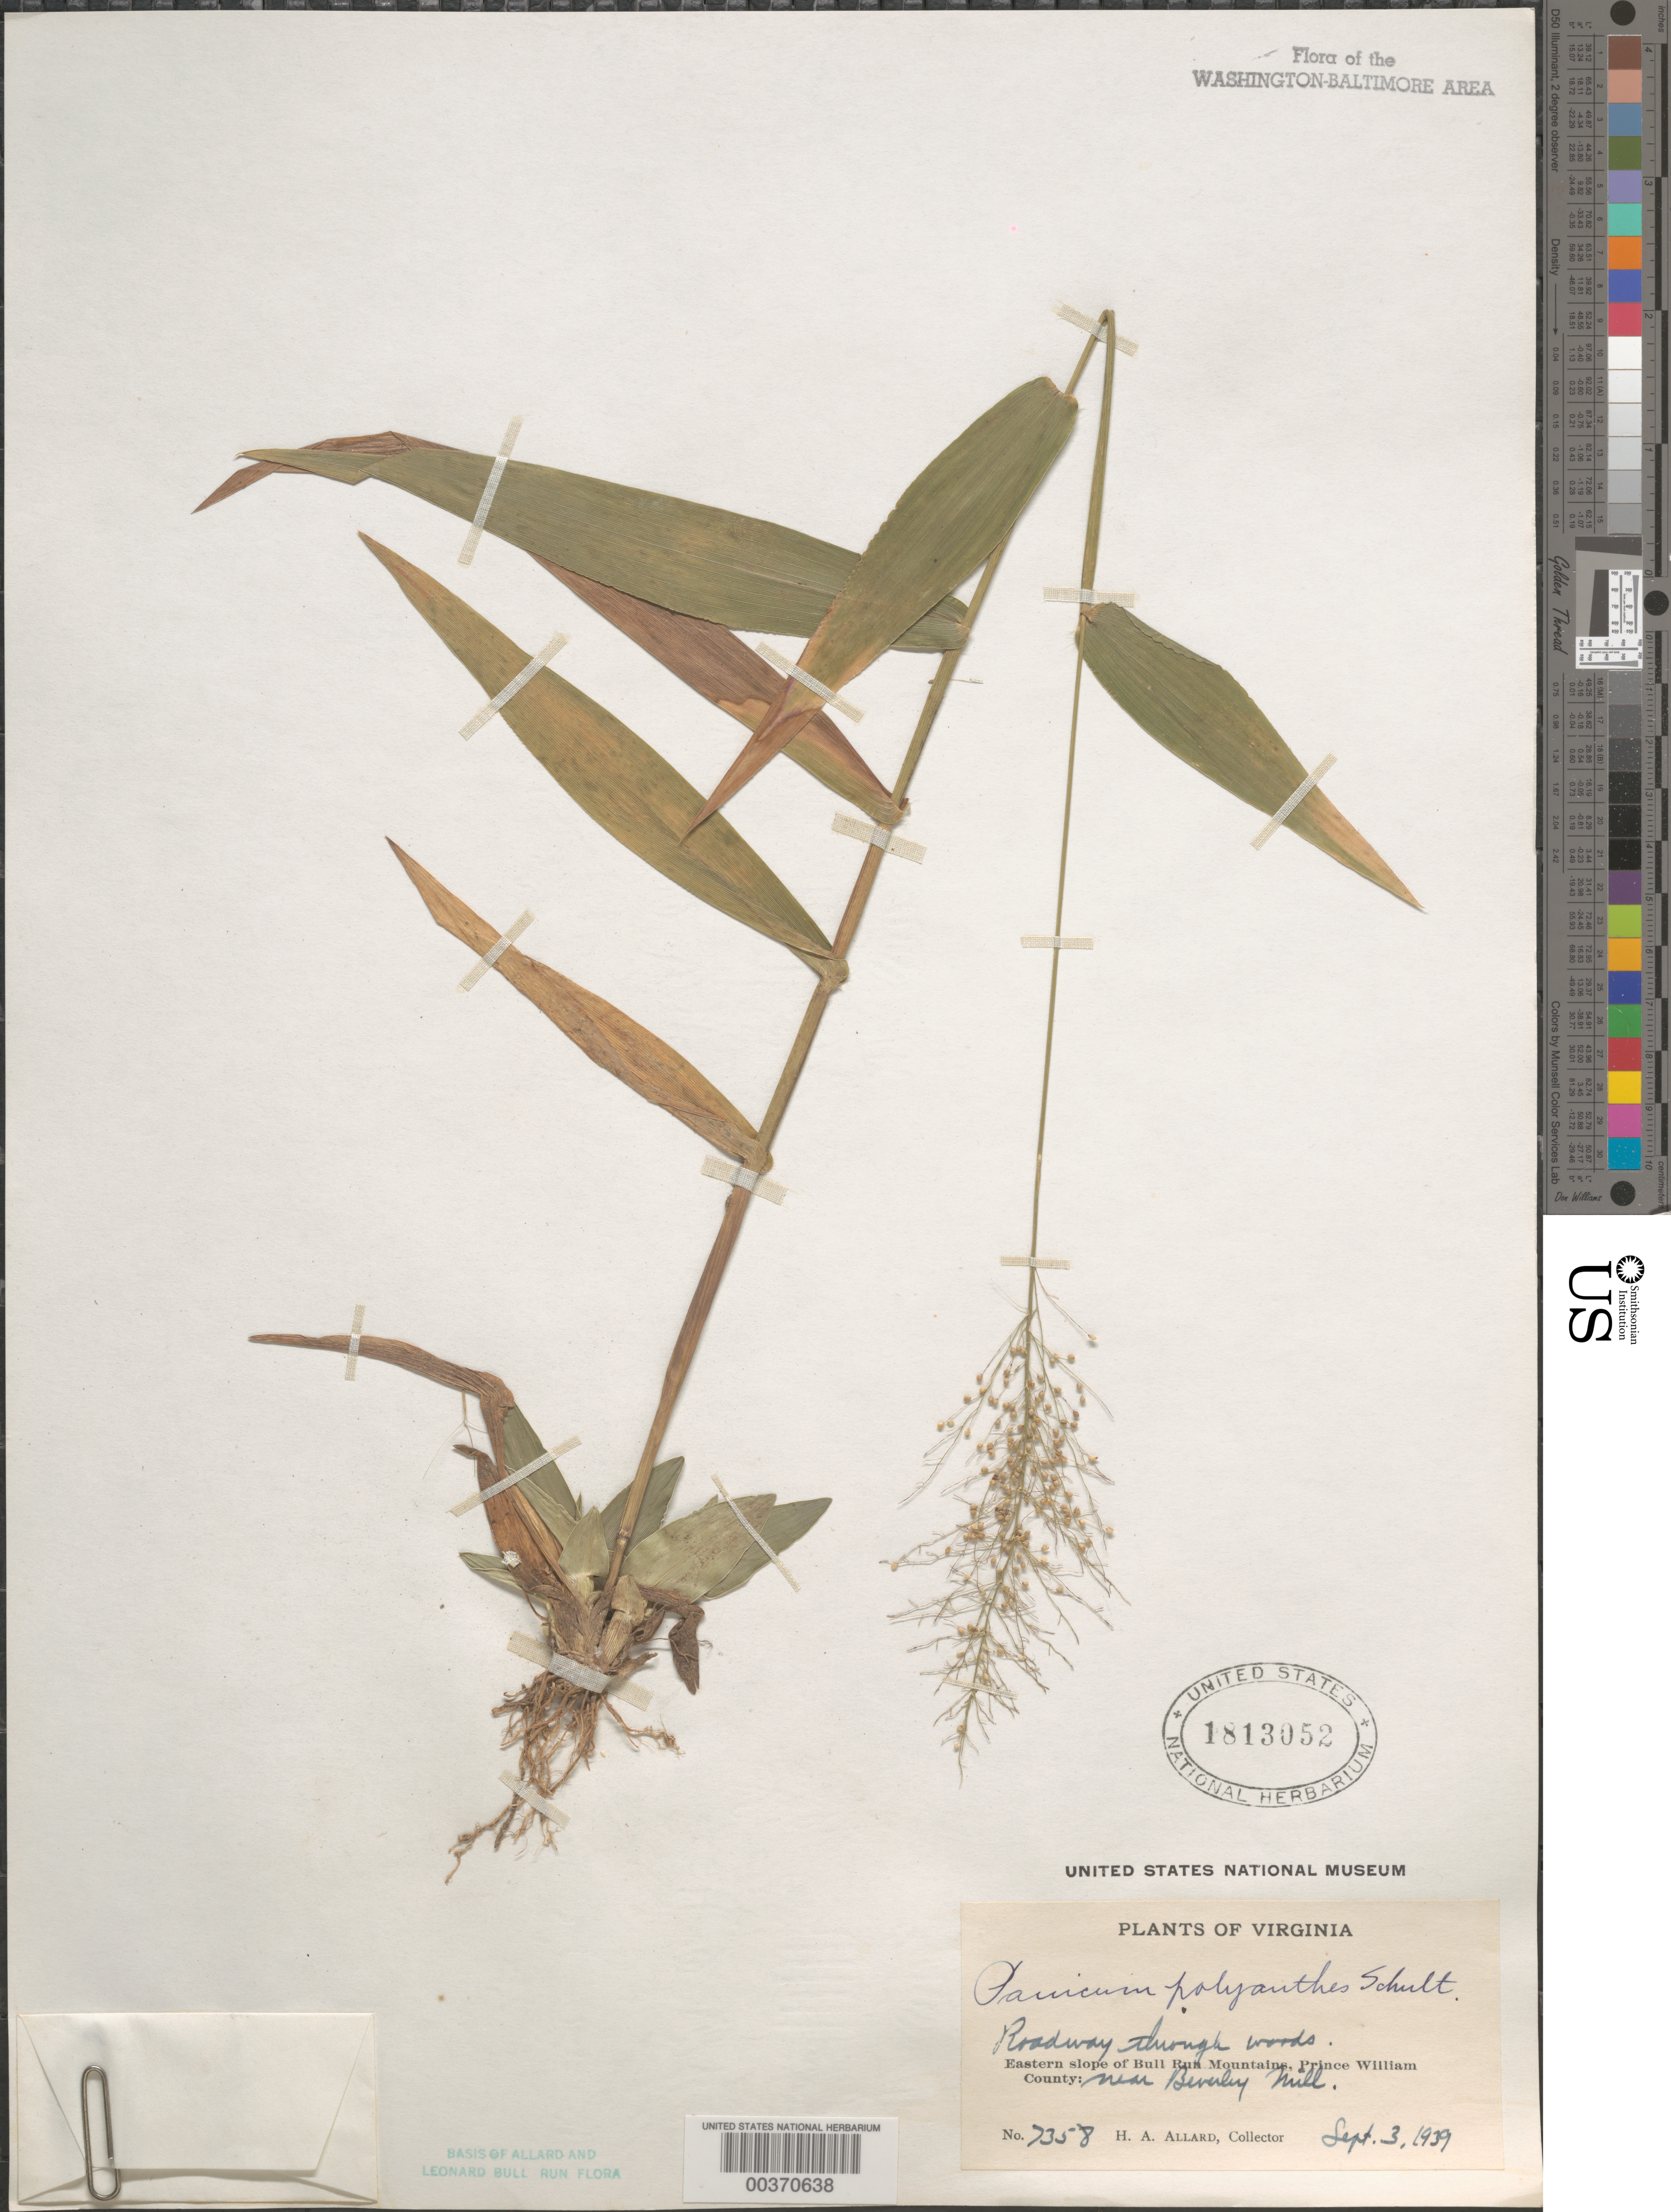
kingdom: Plantae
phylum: Tracheophyta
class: Liliopsida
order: Poales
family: Poaceae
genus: Dichanthelium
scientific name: Dichanthelium sphaerocarpon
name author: (Elliott) Gould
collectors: H. A. Allard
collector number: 7358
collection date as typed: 03 Sep 1939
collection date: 1939-09-03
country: United States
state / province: Virginia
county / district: Prince William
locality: Beverley Mill vicinity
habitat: Roadway through woods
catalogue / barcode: US 1813052